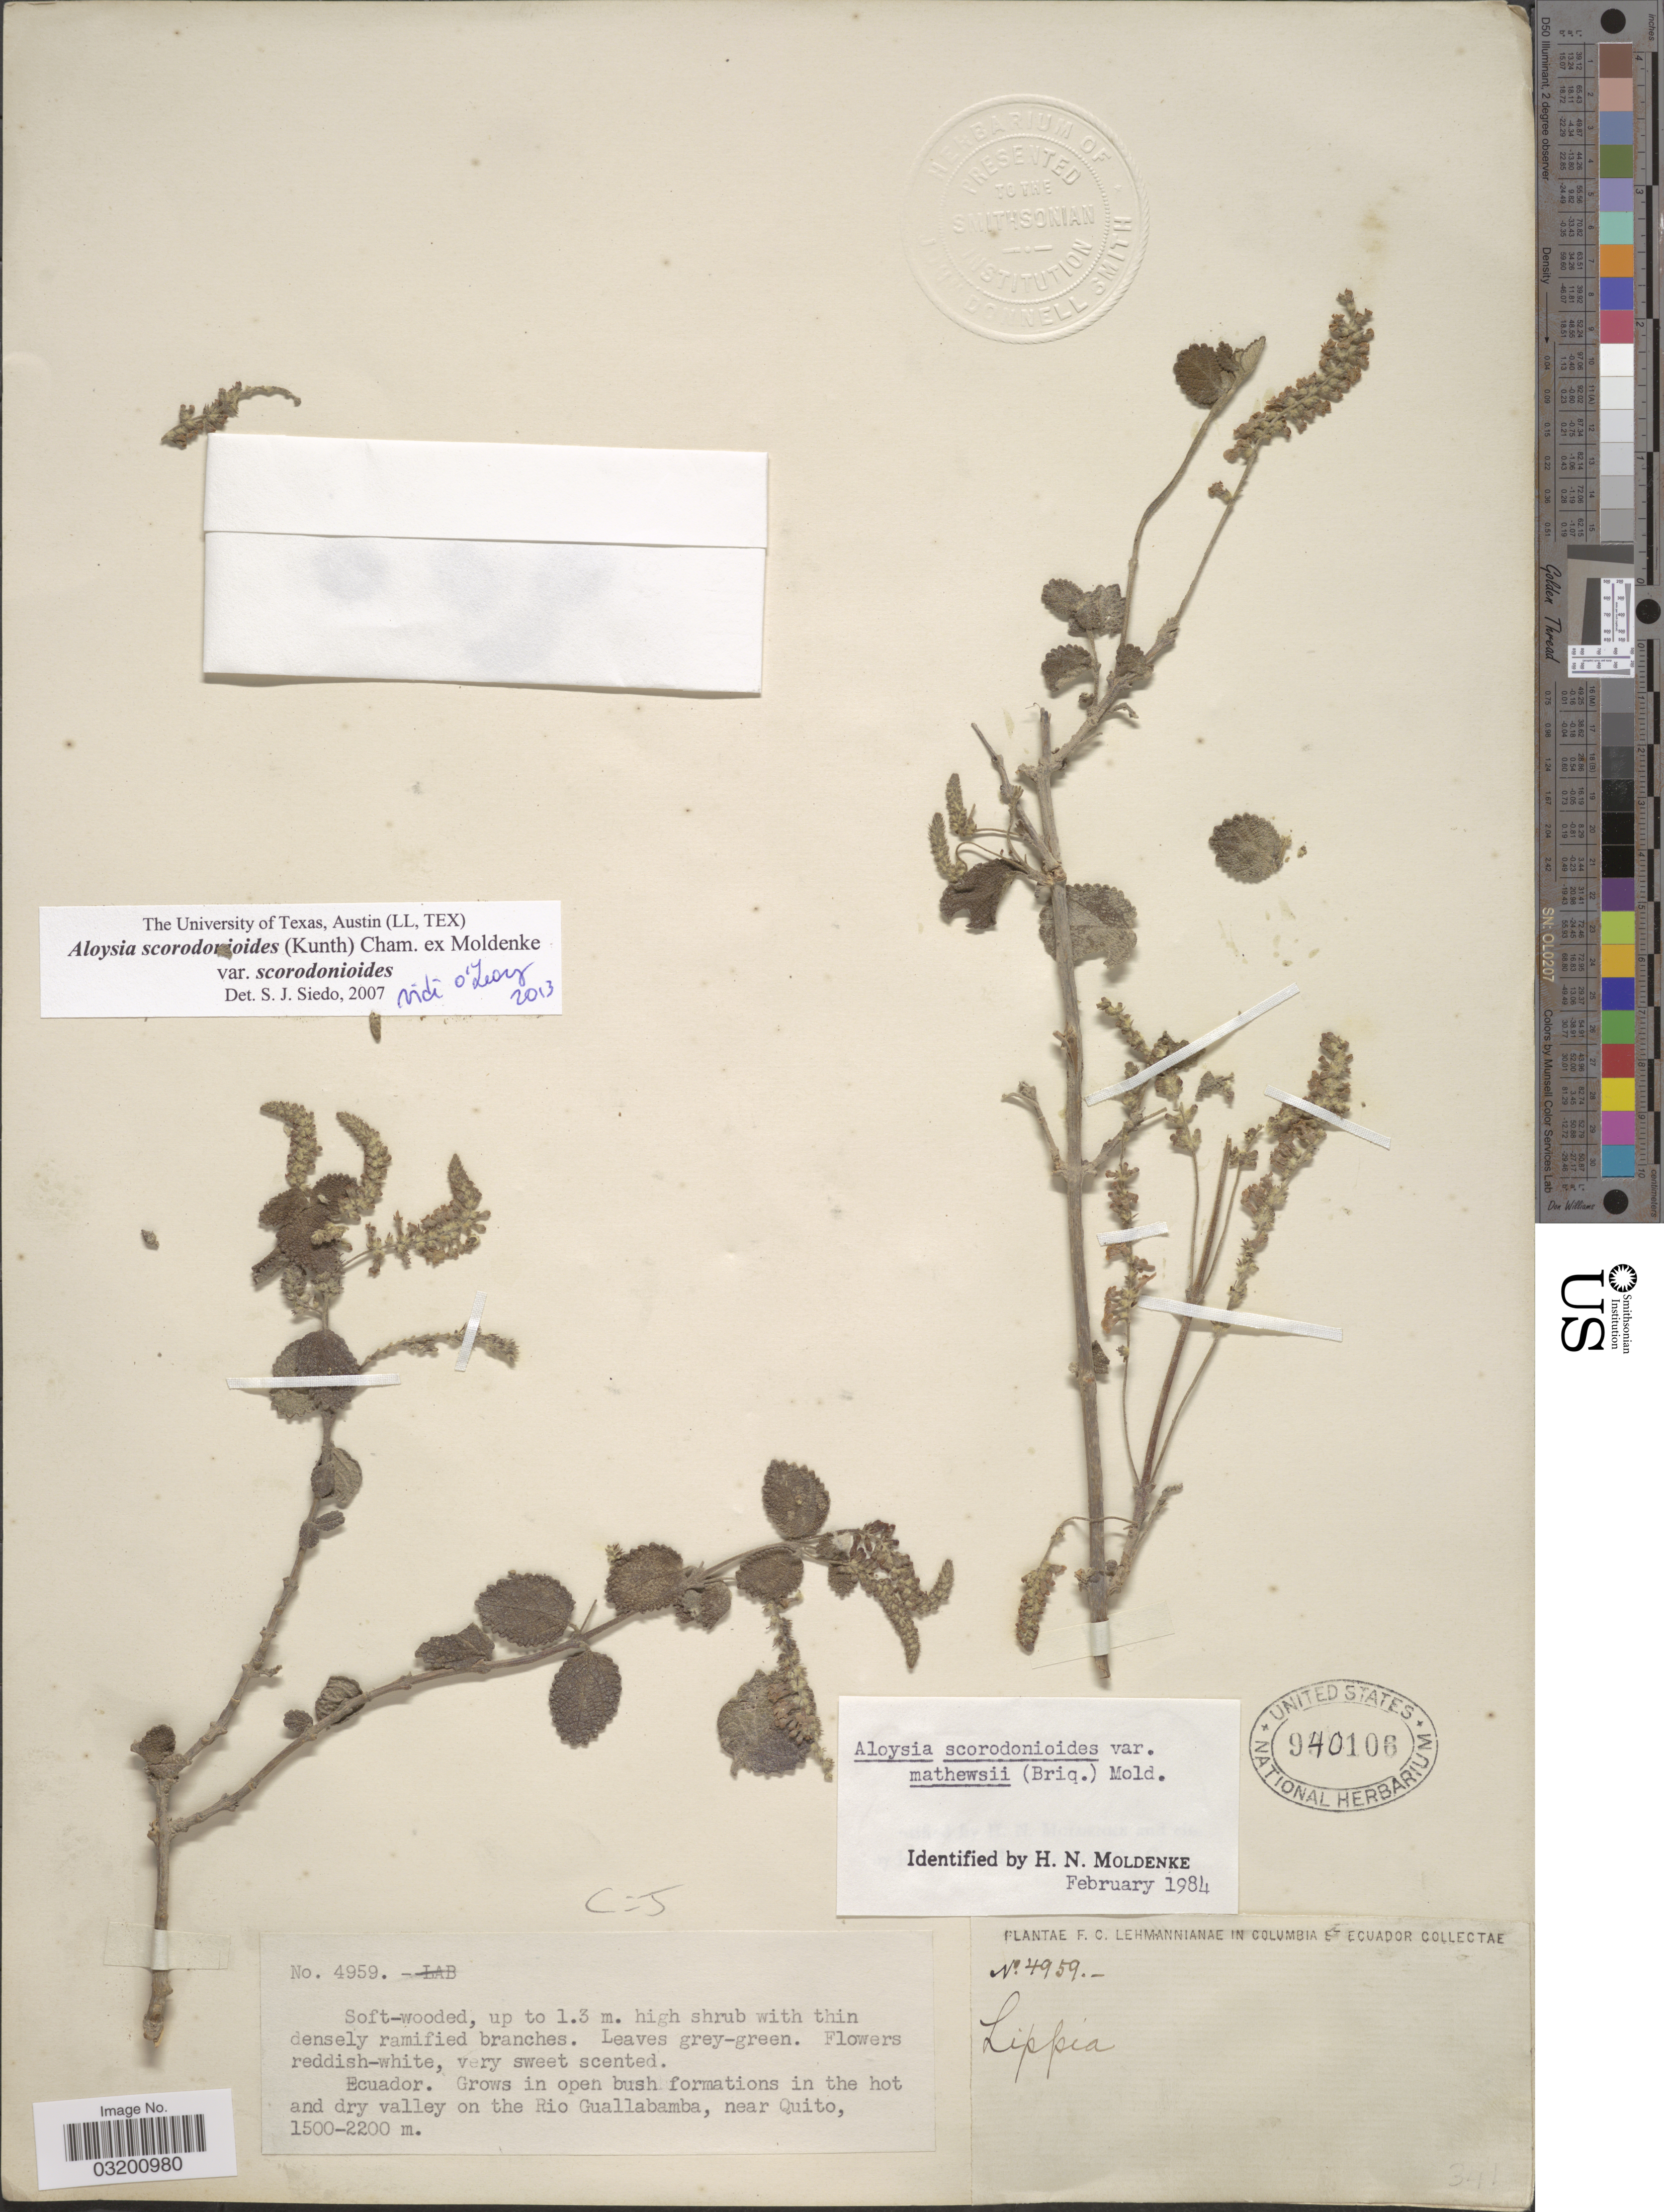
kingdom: Plantae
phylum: Tracheophyta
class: Magnoliopsida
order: Lamiales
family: Verbenaceae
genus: Aloysia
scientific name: Aloysia scorodonioides var. scorodonioides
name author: (Kunth) Cham.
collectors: F. C. Lehmann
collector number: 4959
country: Ecuador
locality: Grows in open bush formation in the hot and dry valley on the Rio Guallabamba, near Quito.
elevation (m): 1500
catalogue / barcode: US 940106